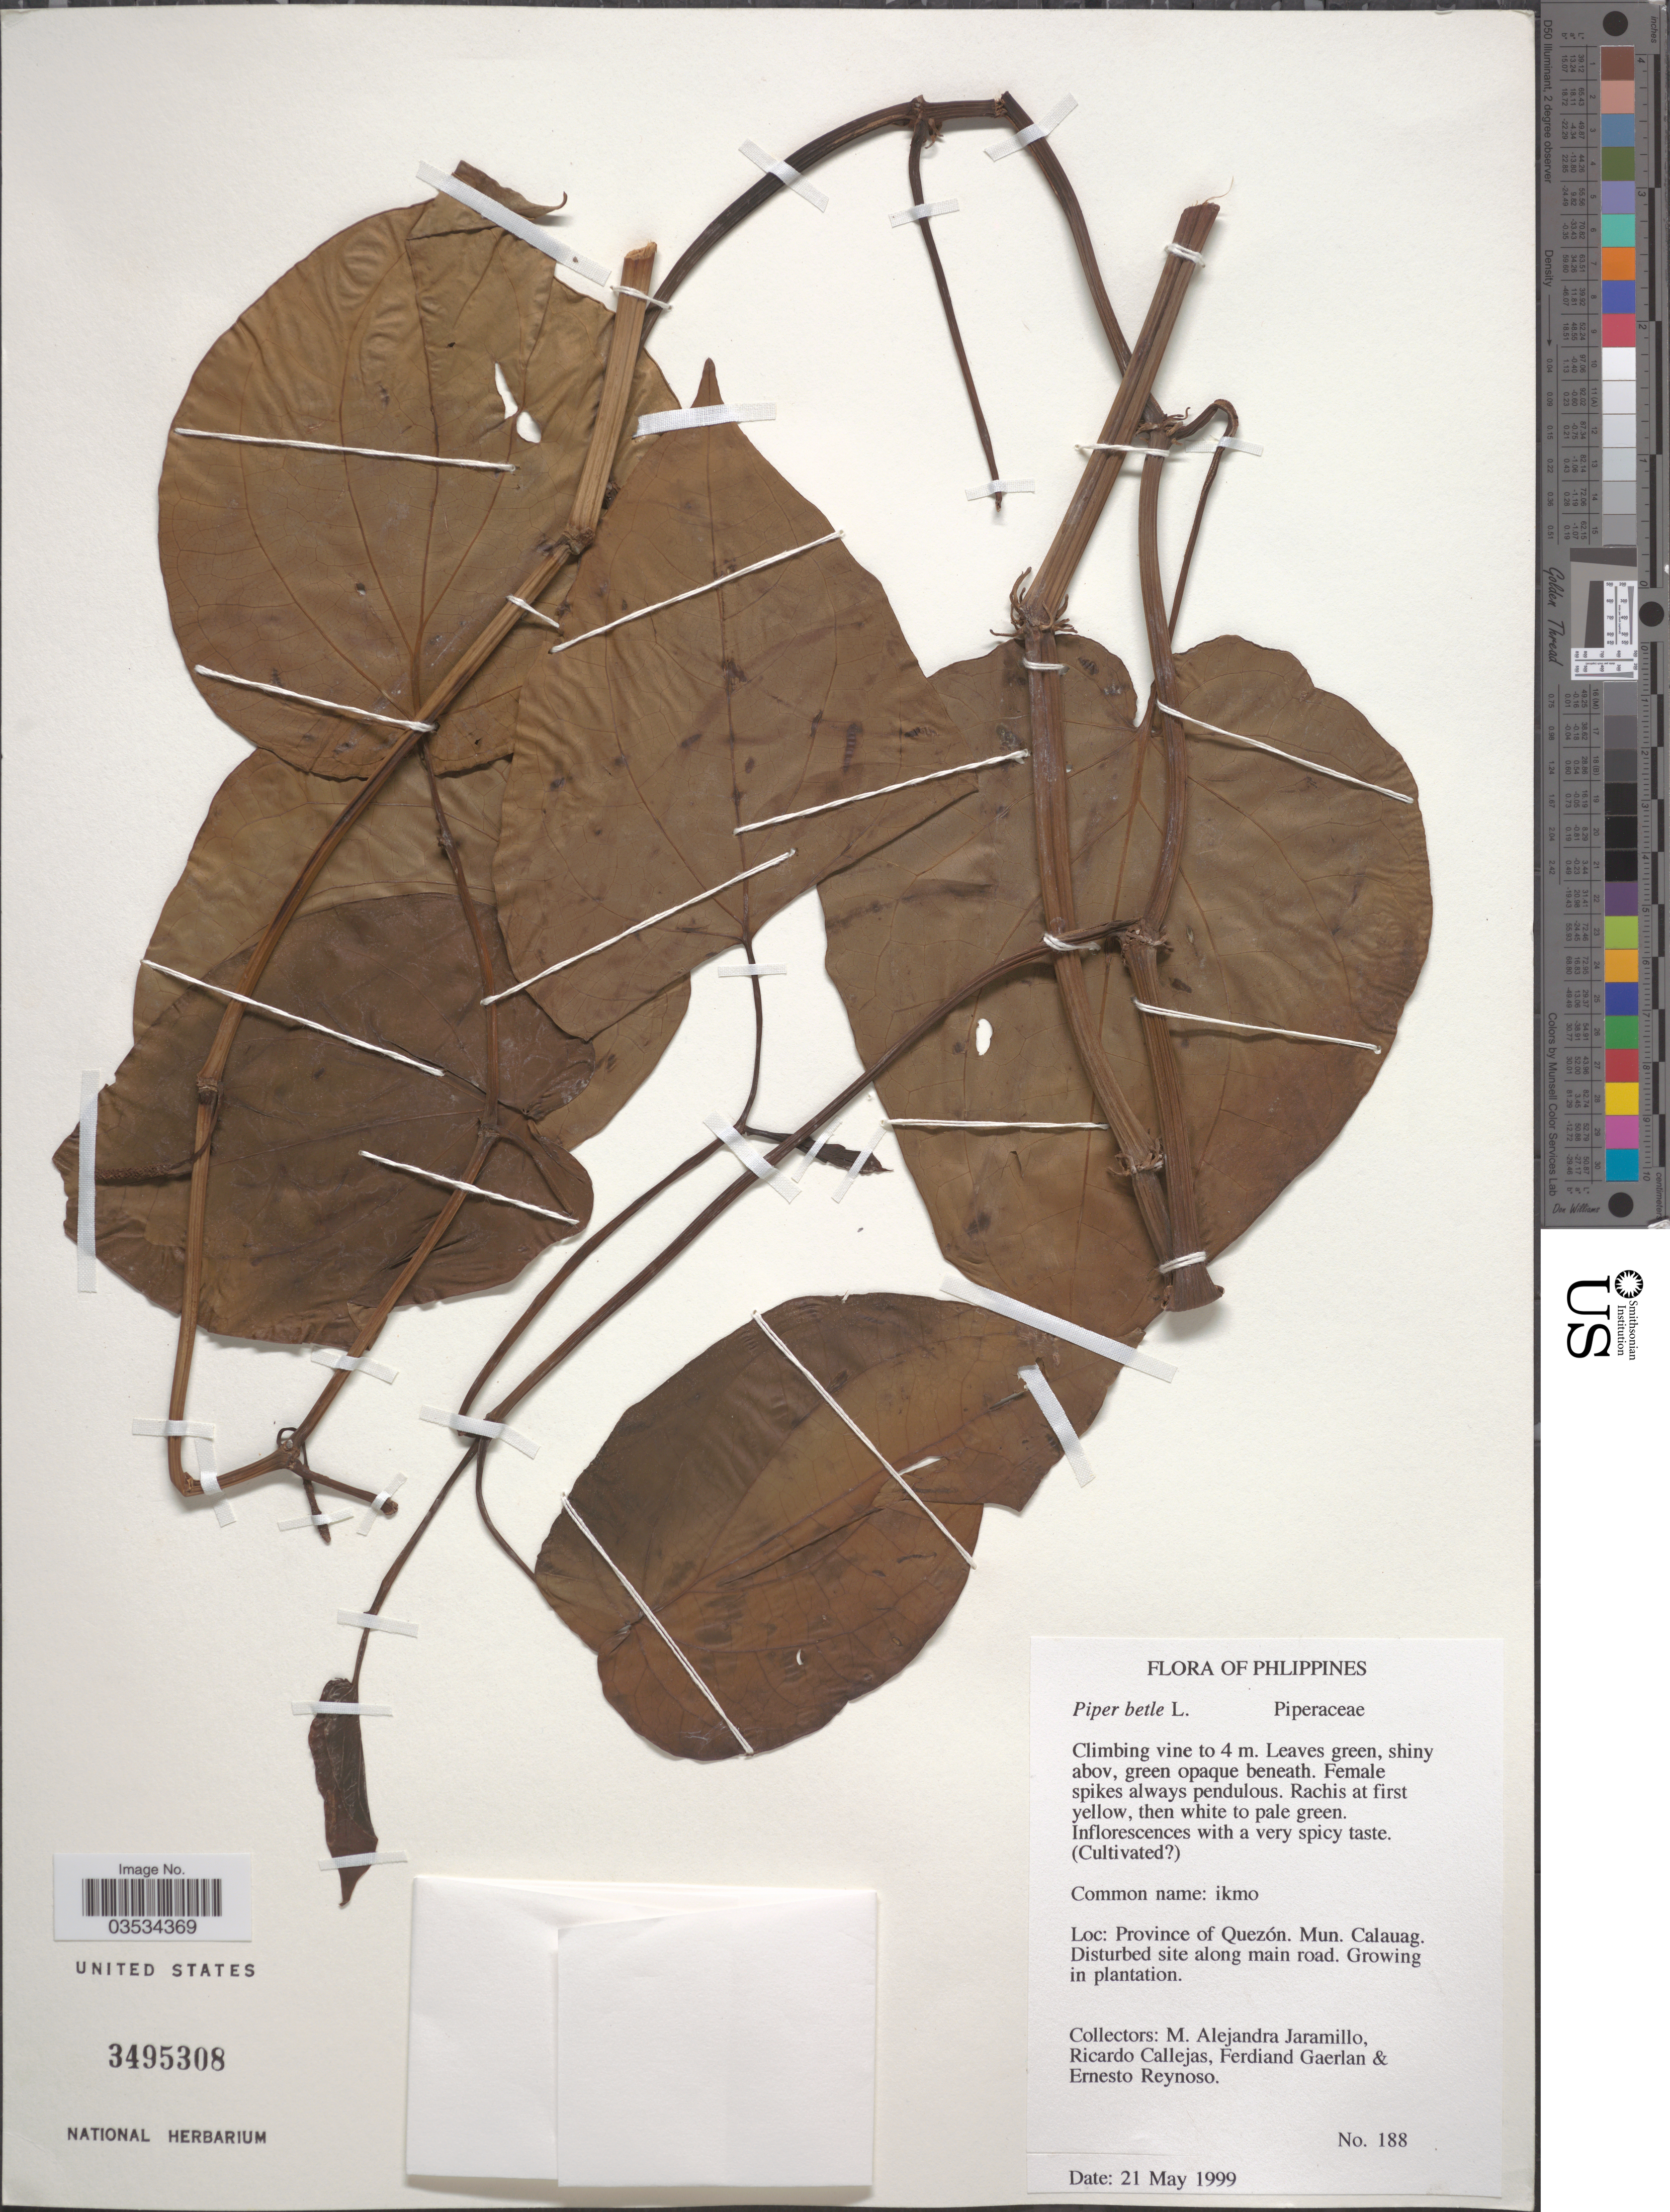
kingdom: Plantae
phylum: Tracheophyta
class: Magnoliopsida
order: Piperales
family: Piperaceae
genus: Piper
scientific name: Piper betle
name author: L.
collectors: M. A. Jaramillo, R. Callejas, F. Gaerlan & E. Reynoso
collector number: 188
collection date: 1999-05-21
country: Philippines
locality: Province of Quezón. Mun. Calauag.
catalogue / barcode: US 3495308